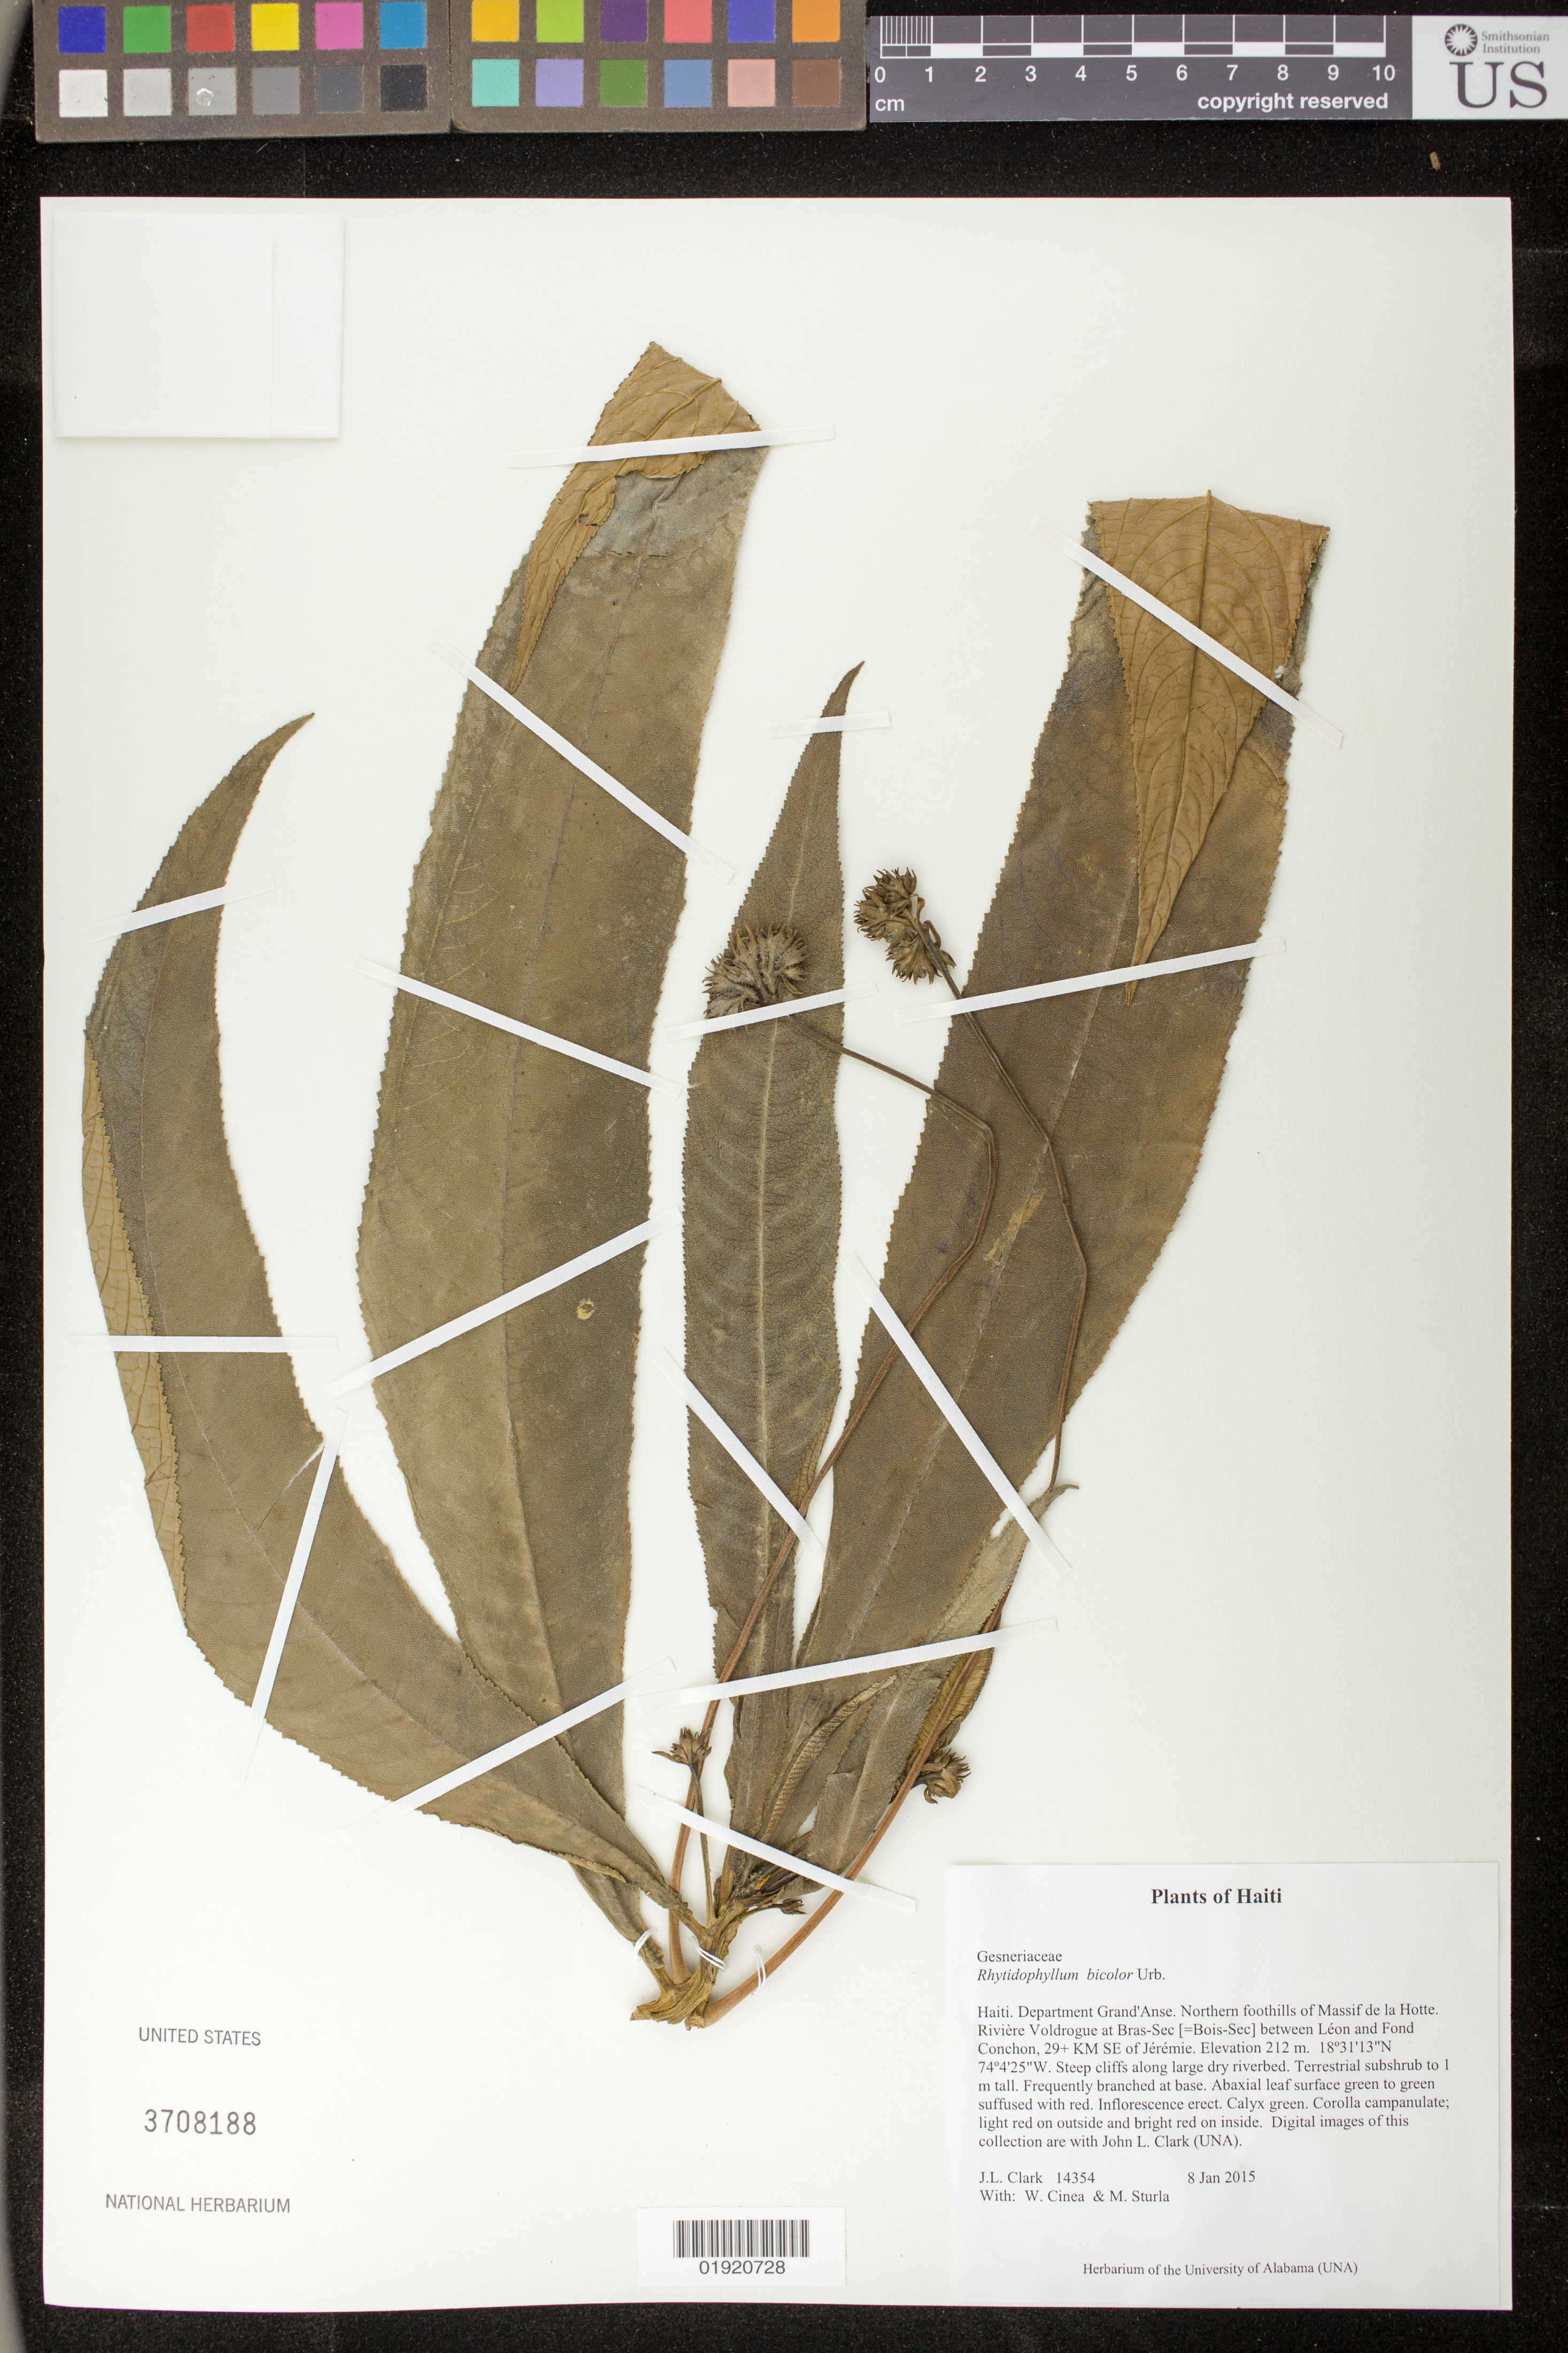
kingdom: Plantae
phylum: Tracheophyta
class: Magnoliopsida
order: Lamiales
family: Gesneriaceae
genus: Gesneria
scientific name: Gesneria bicolor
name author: (Urban) Simon Joly & J.L. Clark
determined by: Skog, Laurence E.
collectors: J. L. Clark, W. Cinea & M. Sturla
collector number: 14354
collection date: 2015-01-08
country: Haiti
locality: Haiti. Department Grand'Anse. Northern foothills of Massif de la Hotte. Riviere VOldrogue at Bras-Sec [=Bois-Sec] between Leon and Fond Conchon, 29+KM SE of Jeremie.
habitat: Steep cliffs along large dry riverbed.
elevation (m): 212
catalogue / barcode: US 3708188